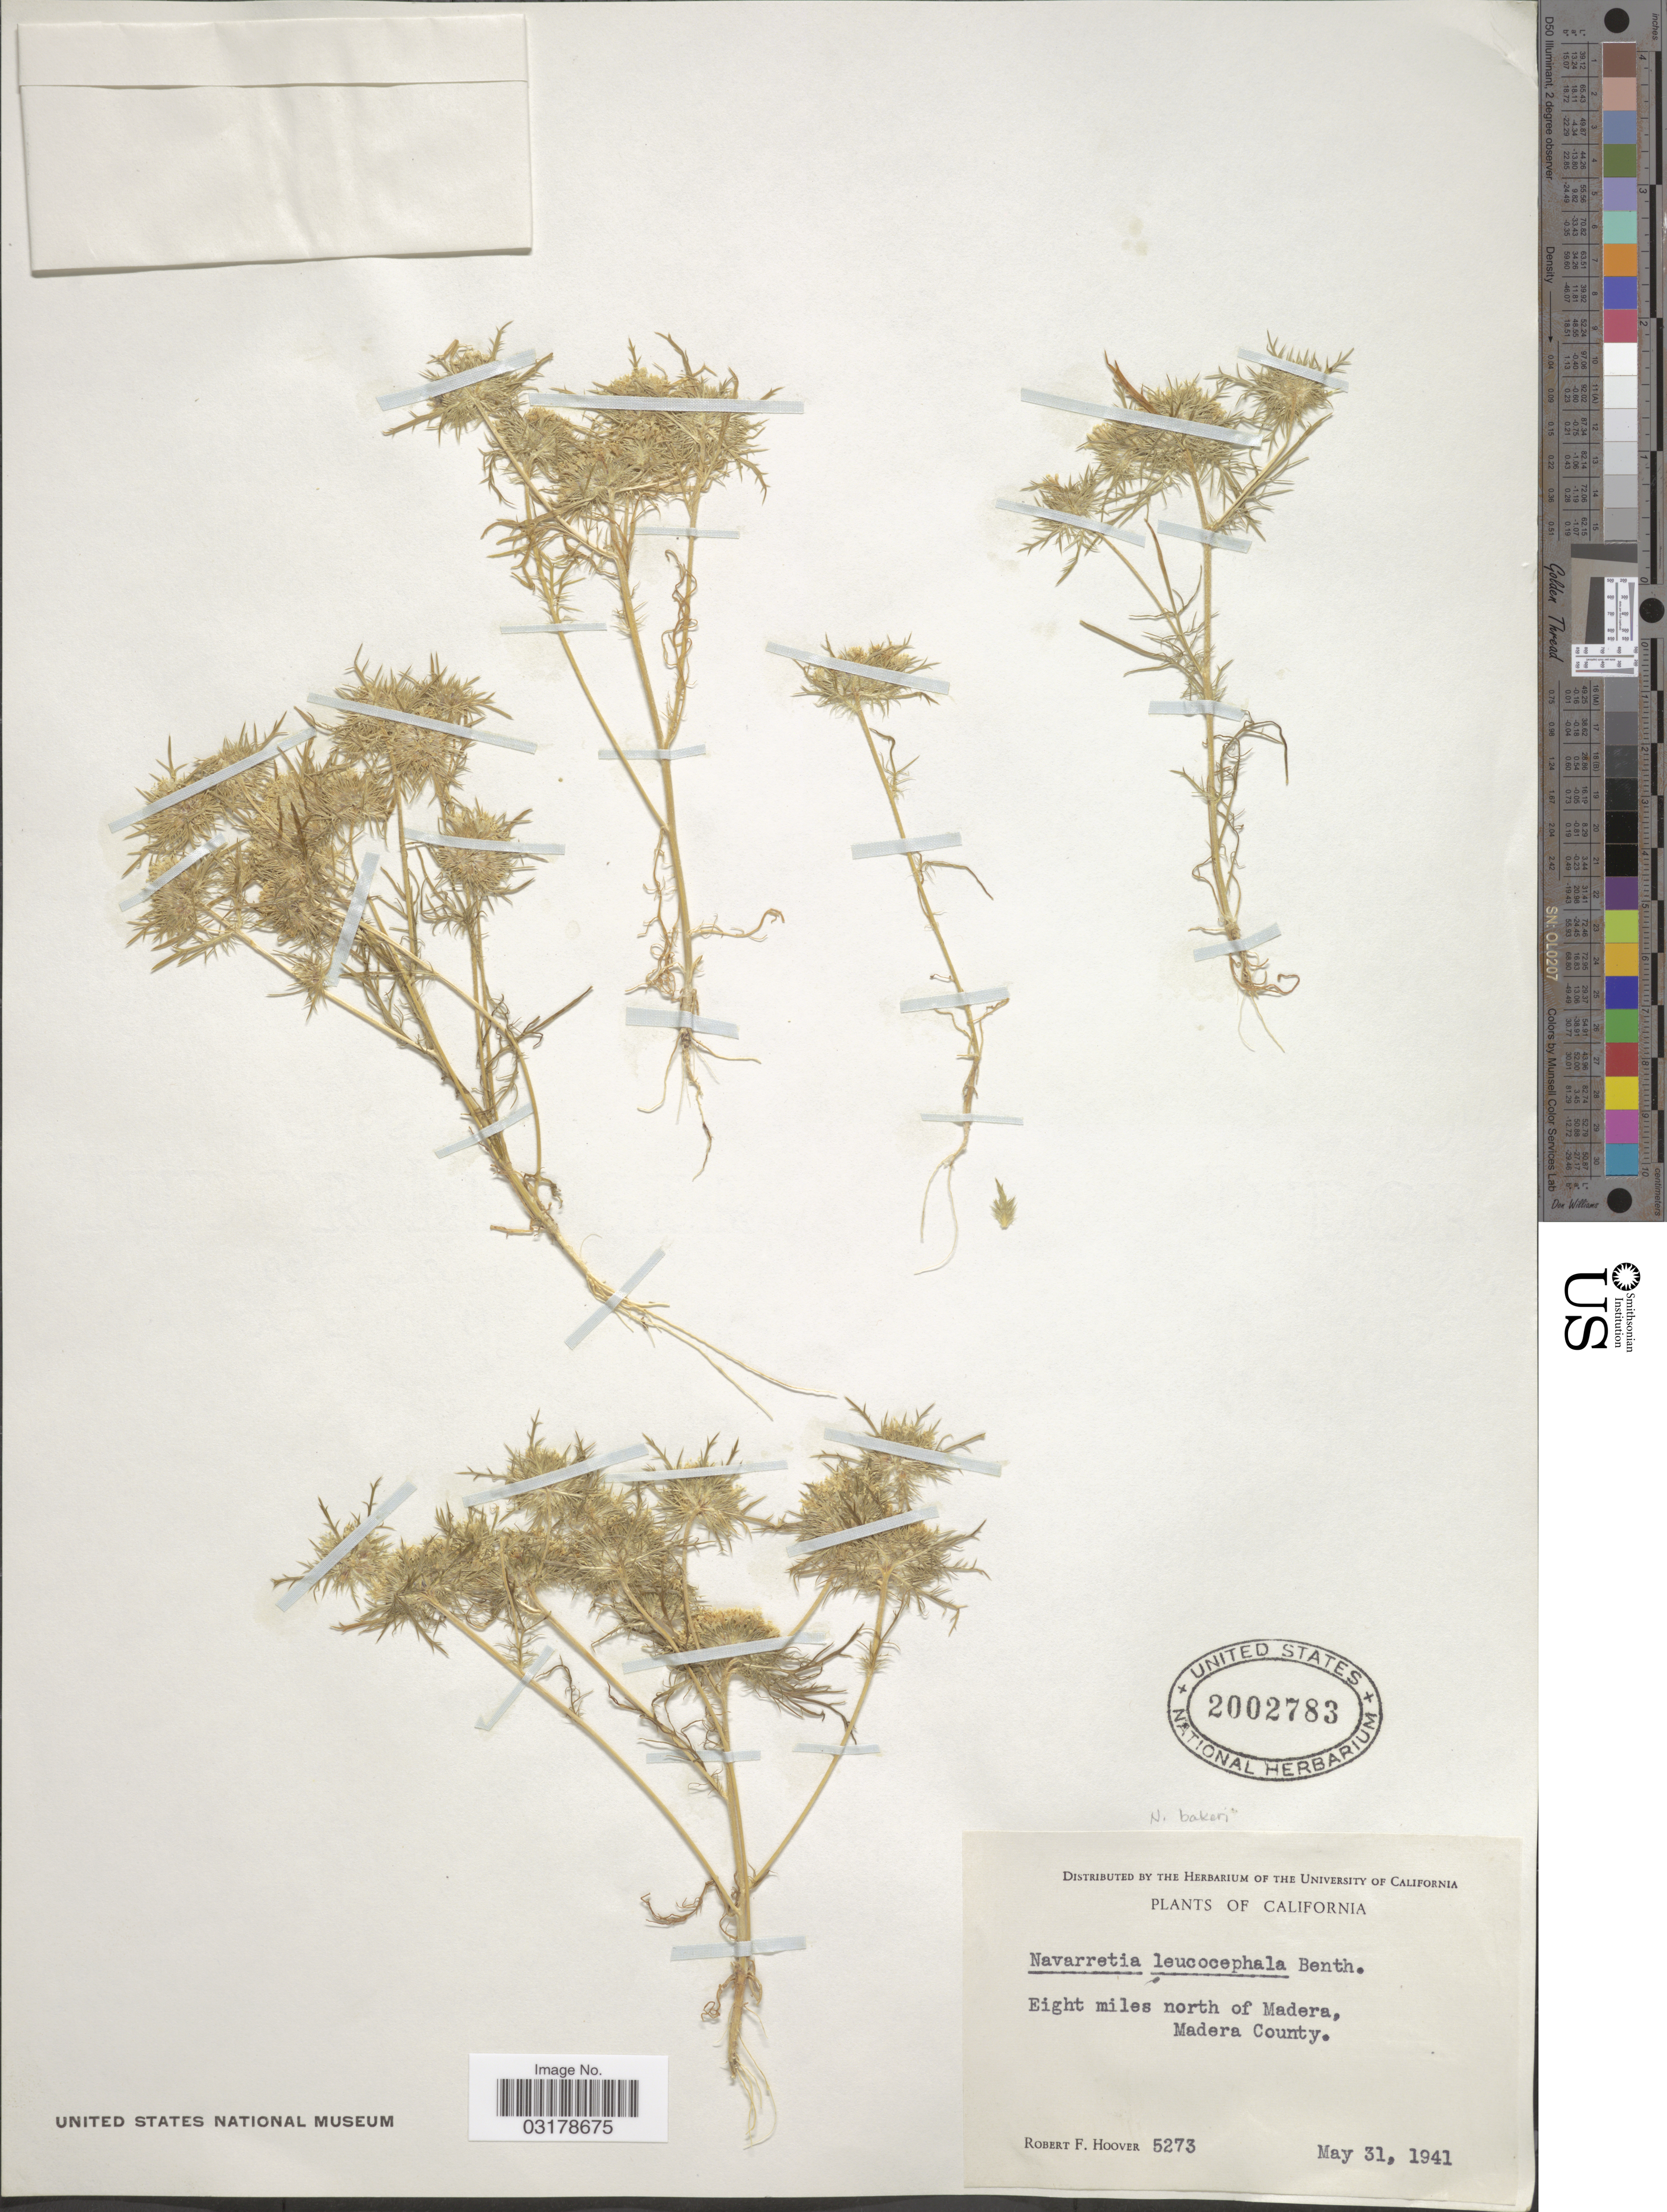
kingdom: Plantae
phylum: Tracheophyta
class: Magnoliopsida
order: Ericales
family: Polemoniaceae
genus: Navarretia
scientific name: Navarretia leucocephala subsp. leucocephala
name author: Benth.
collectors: R. F. Hoover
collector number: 5273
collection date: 1941-05-31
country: United States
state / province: California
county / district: Madera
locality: Eight miles north of Madera, Madera County.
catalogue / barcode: US 2002783